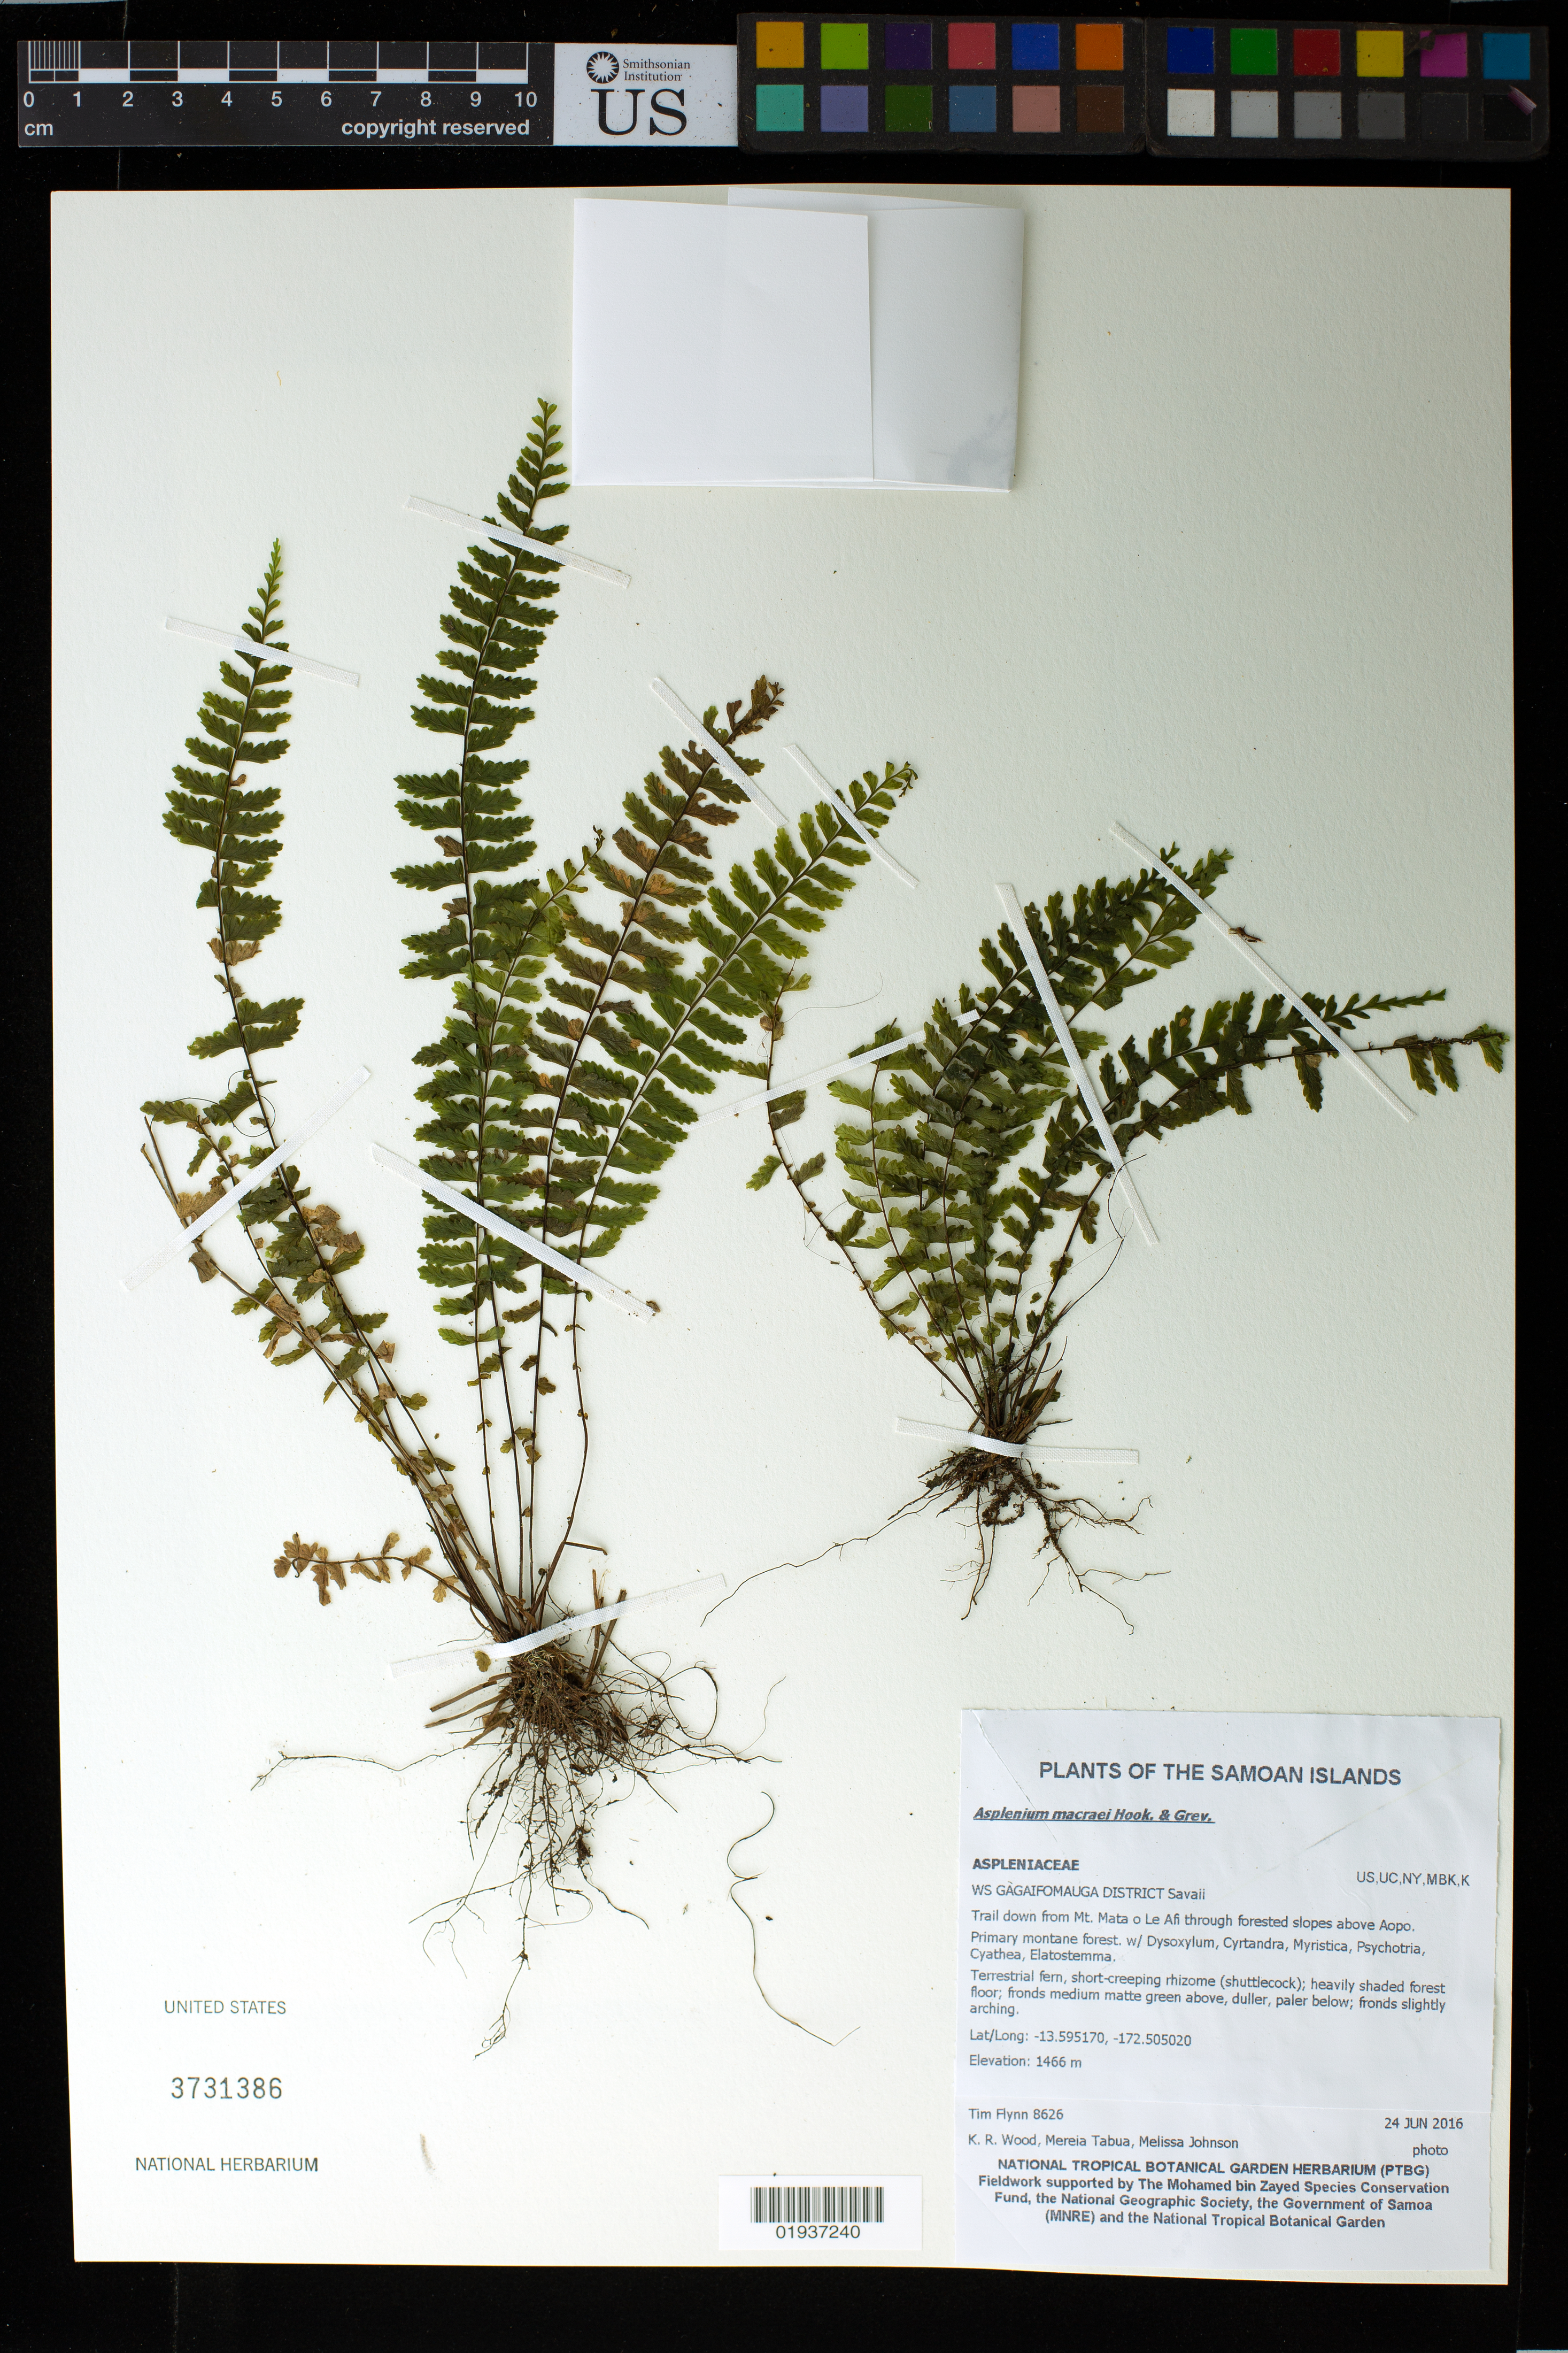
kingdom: Plantae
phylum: Tracheophyta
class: Polypodiopsida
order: Polypodiales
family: Aspleniaceae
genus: Asplenium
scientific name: Asplenium macraei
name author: Hook. & Grev.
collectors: T. W. Flynn, K. R. Wood, M. Tabua & M. Johnson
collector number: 8626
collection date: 2016-06-24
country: Samoa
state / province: Gagaifomauga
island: Savai'i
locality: Gagaifomauga District, Trail down from Mt. Mata o Le Afi through forested slopes above Aopo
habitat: Primary montane forest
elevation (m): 1466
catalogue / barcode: US 3731386